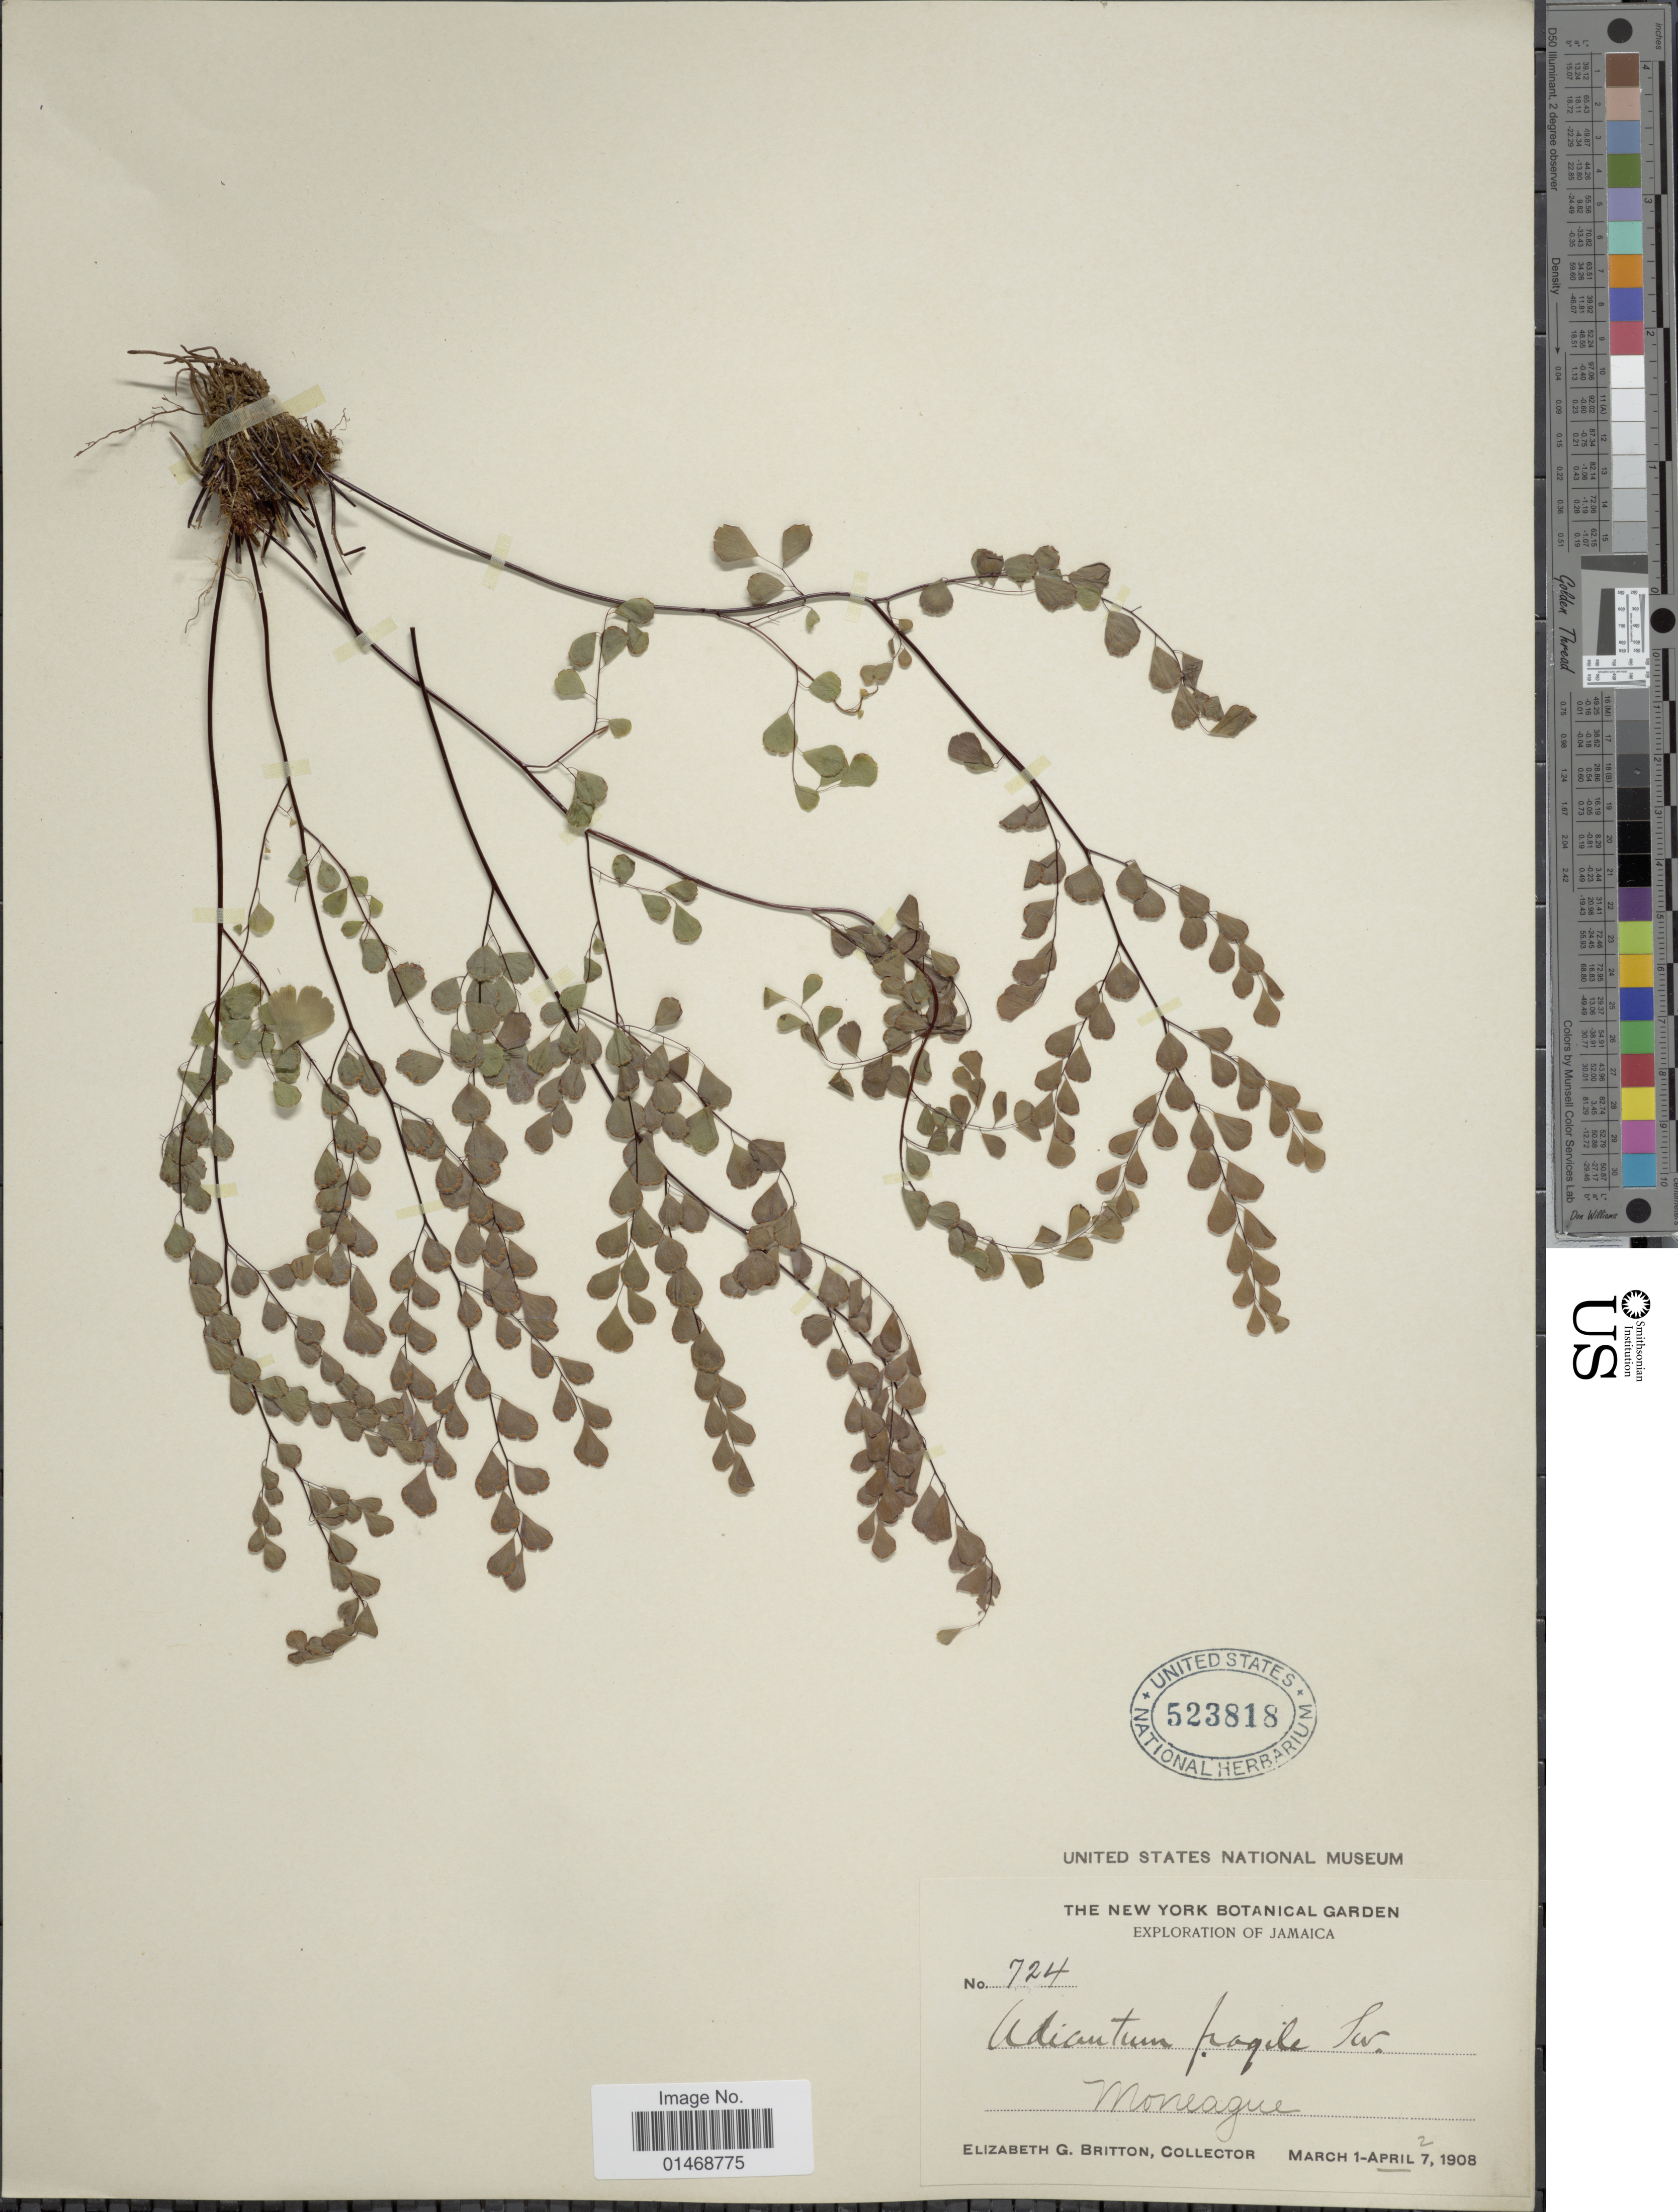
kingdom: Plantae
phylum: Tracheophyta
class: Polypodiopsida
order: Polypodiales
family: Pteridaceae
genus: Adiantum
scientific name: Adiantum fragile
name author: Sw.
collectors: E. G. Britton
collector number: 724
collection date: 1908-04-02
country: Jamaica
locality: Moneague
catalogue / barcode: US 523818